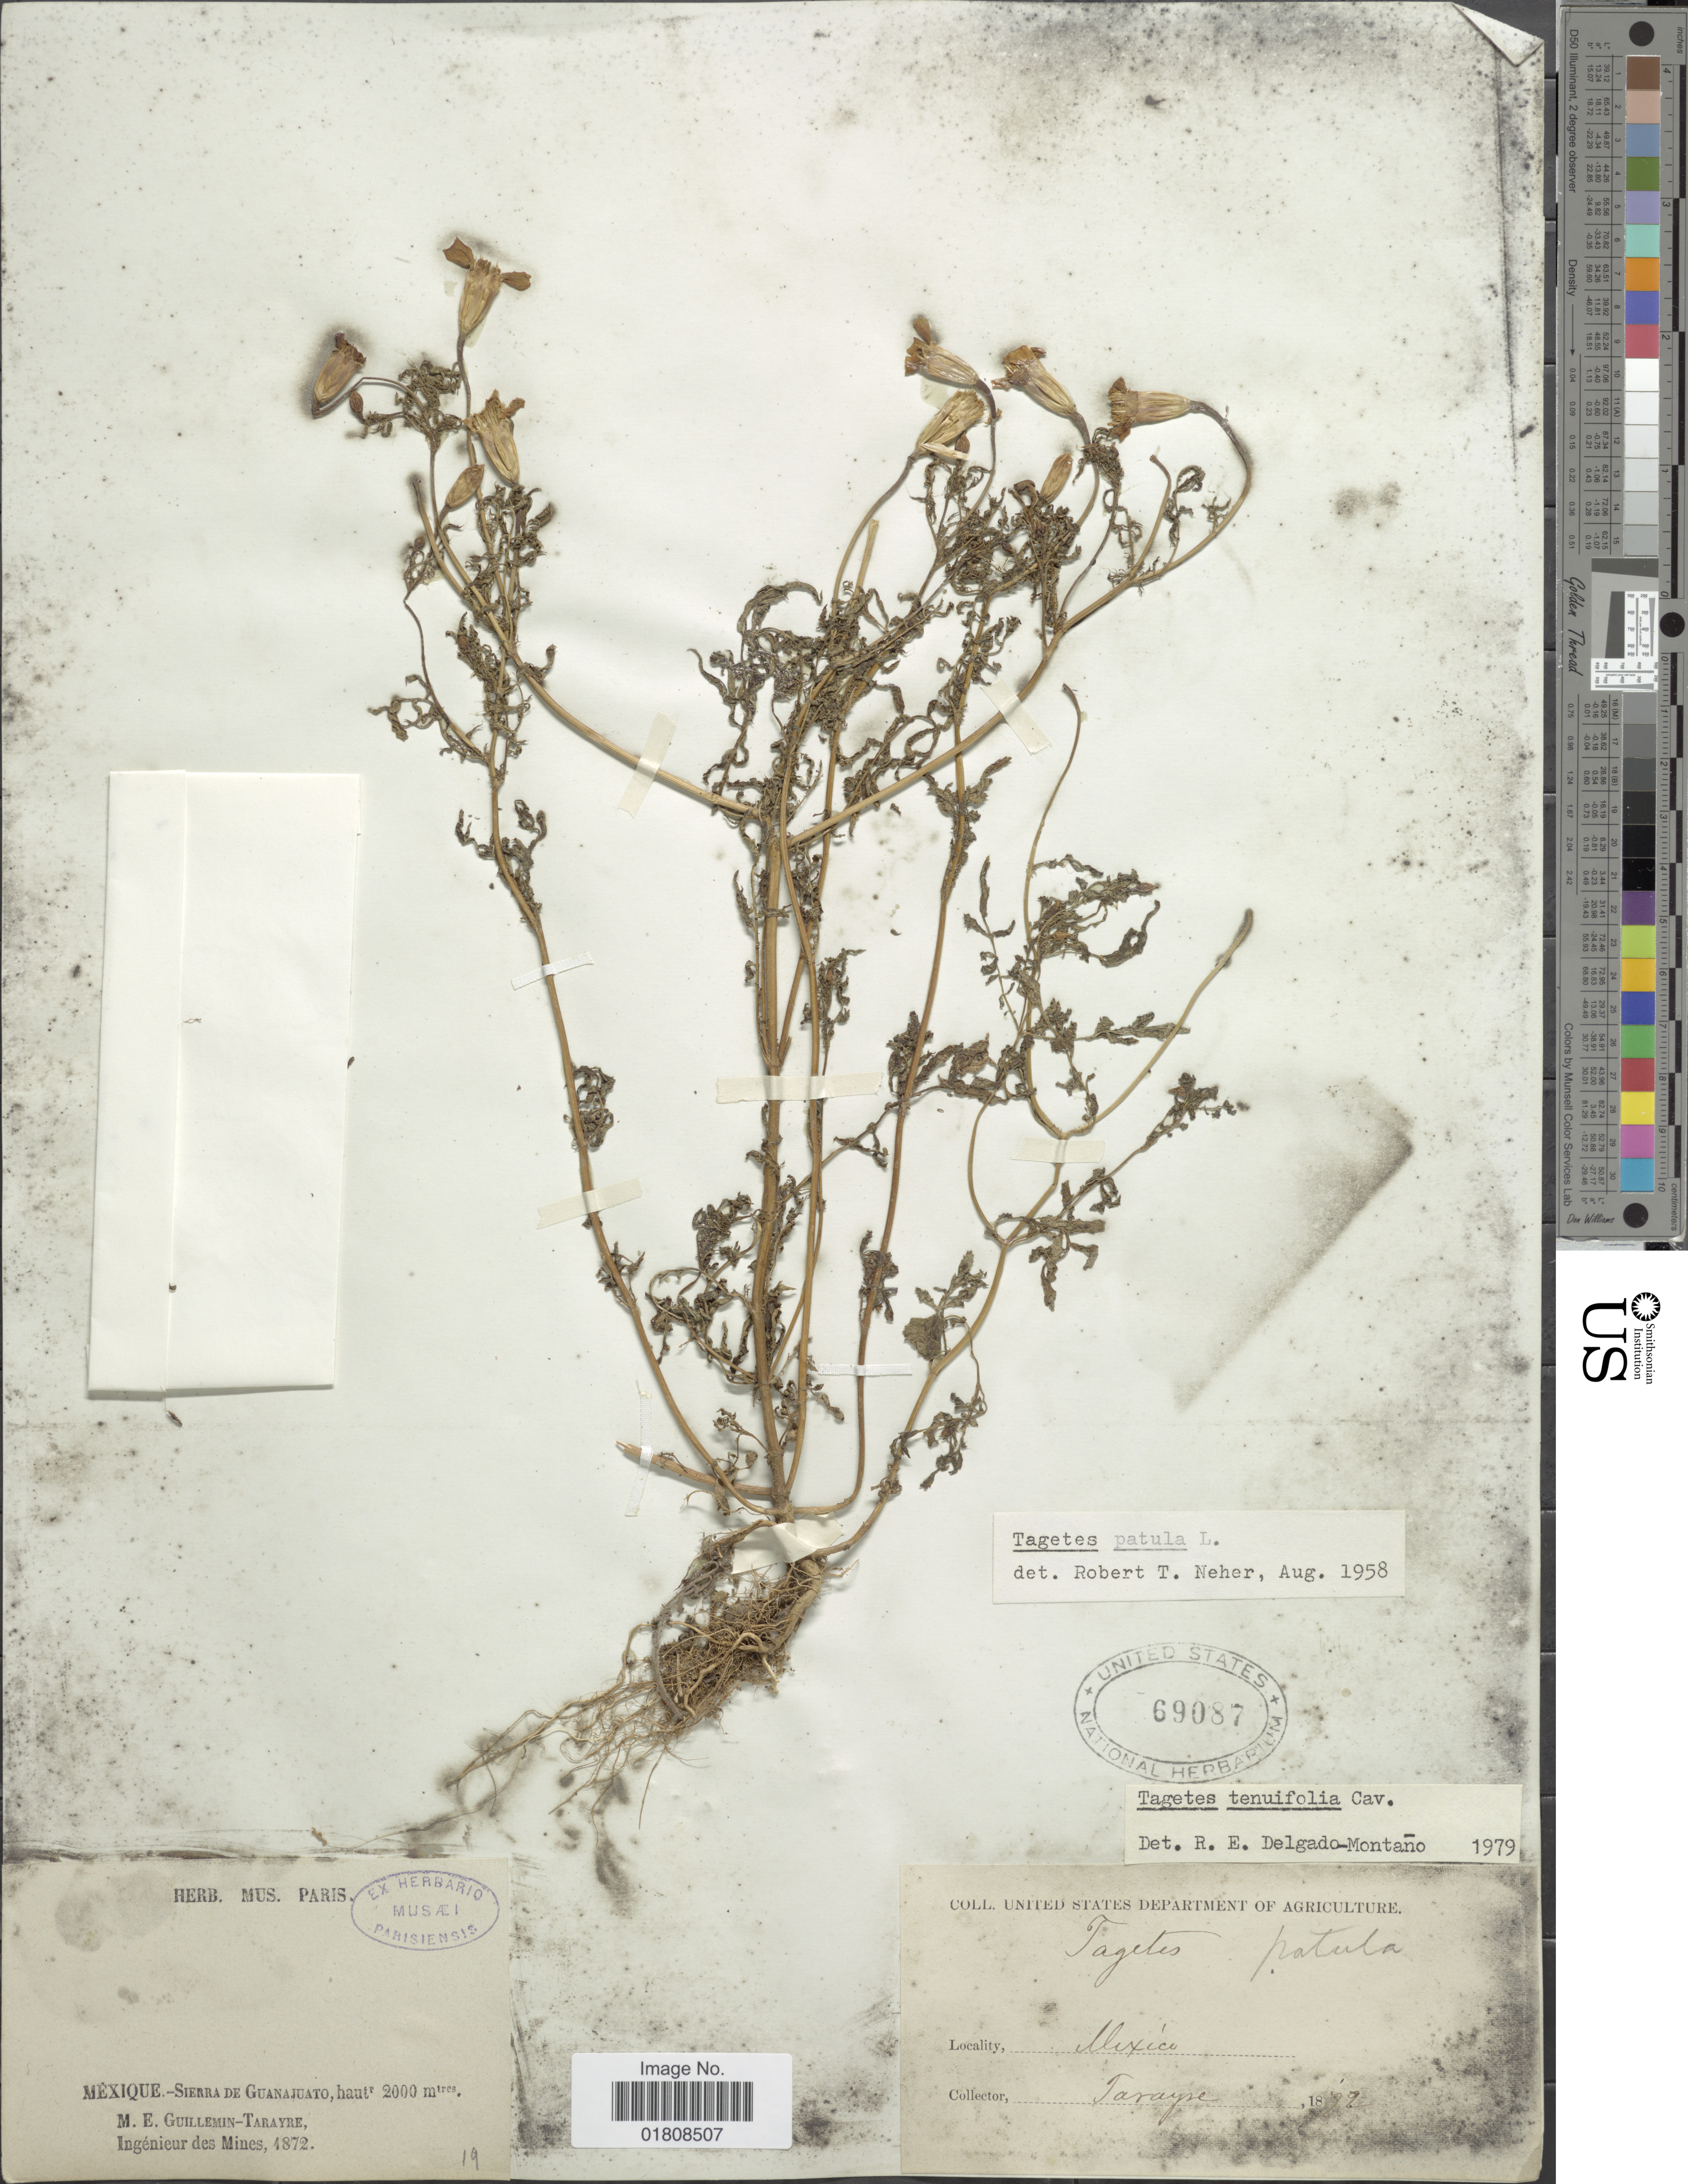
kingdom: Plantae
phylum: Tracheophyta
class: Magnoliopsida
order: Asterales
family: Asteraceae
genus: Tagetes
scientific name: Tagetes tenuifolia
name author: Cav.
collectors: M. E. Guillemin-Taragre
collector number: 19?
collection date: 1872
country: Mexico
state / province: Guanajuato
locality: Sierra de Guanajuato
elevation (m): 2000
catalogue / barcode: US 69087